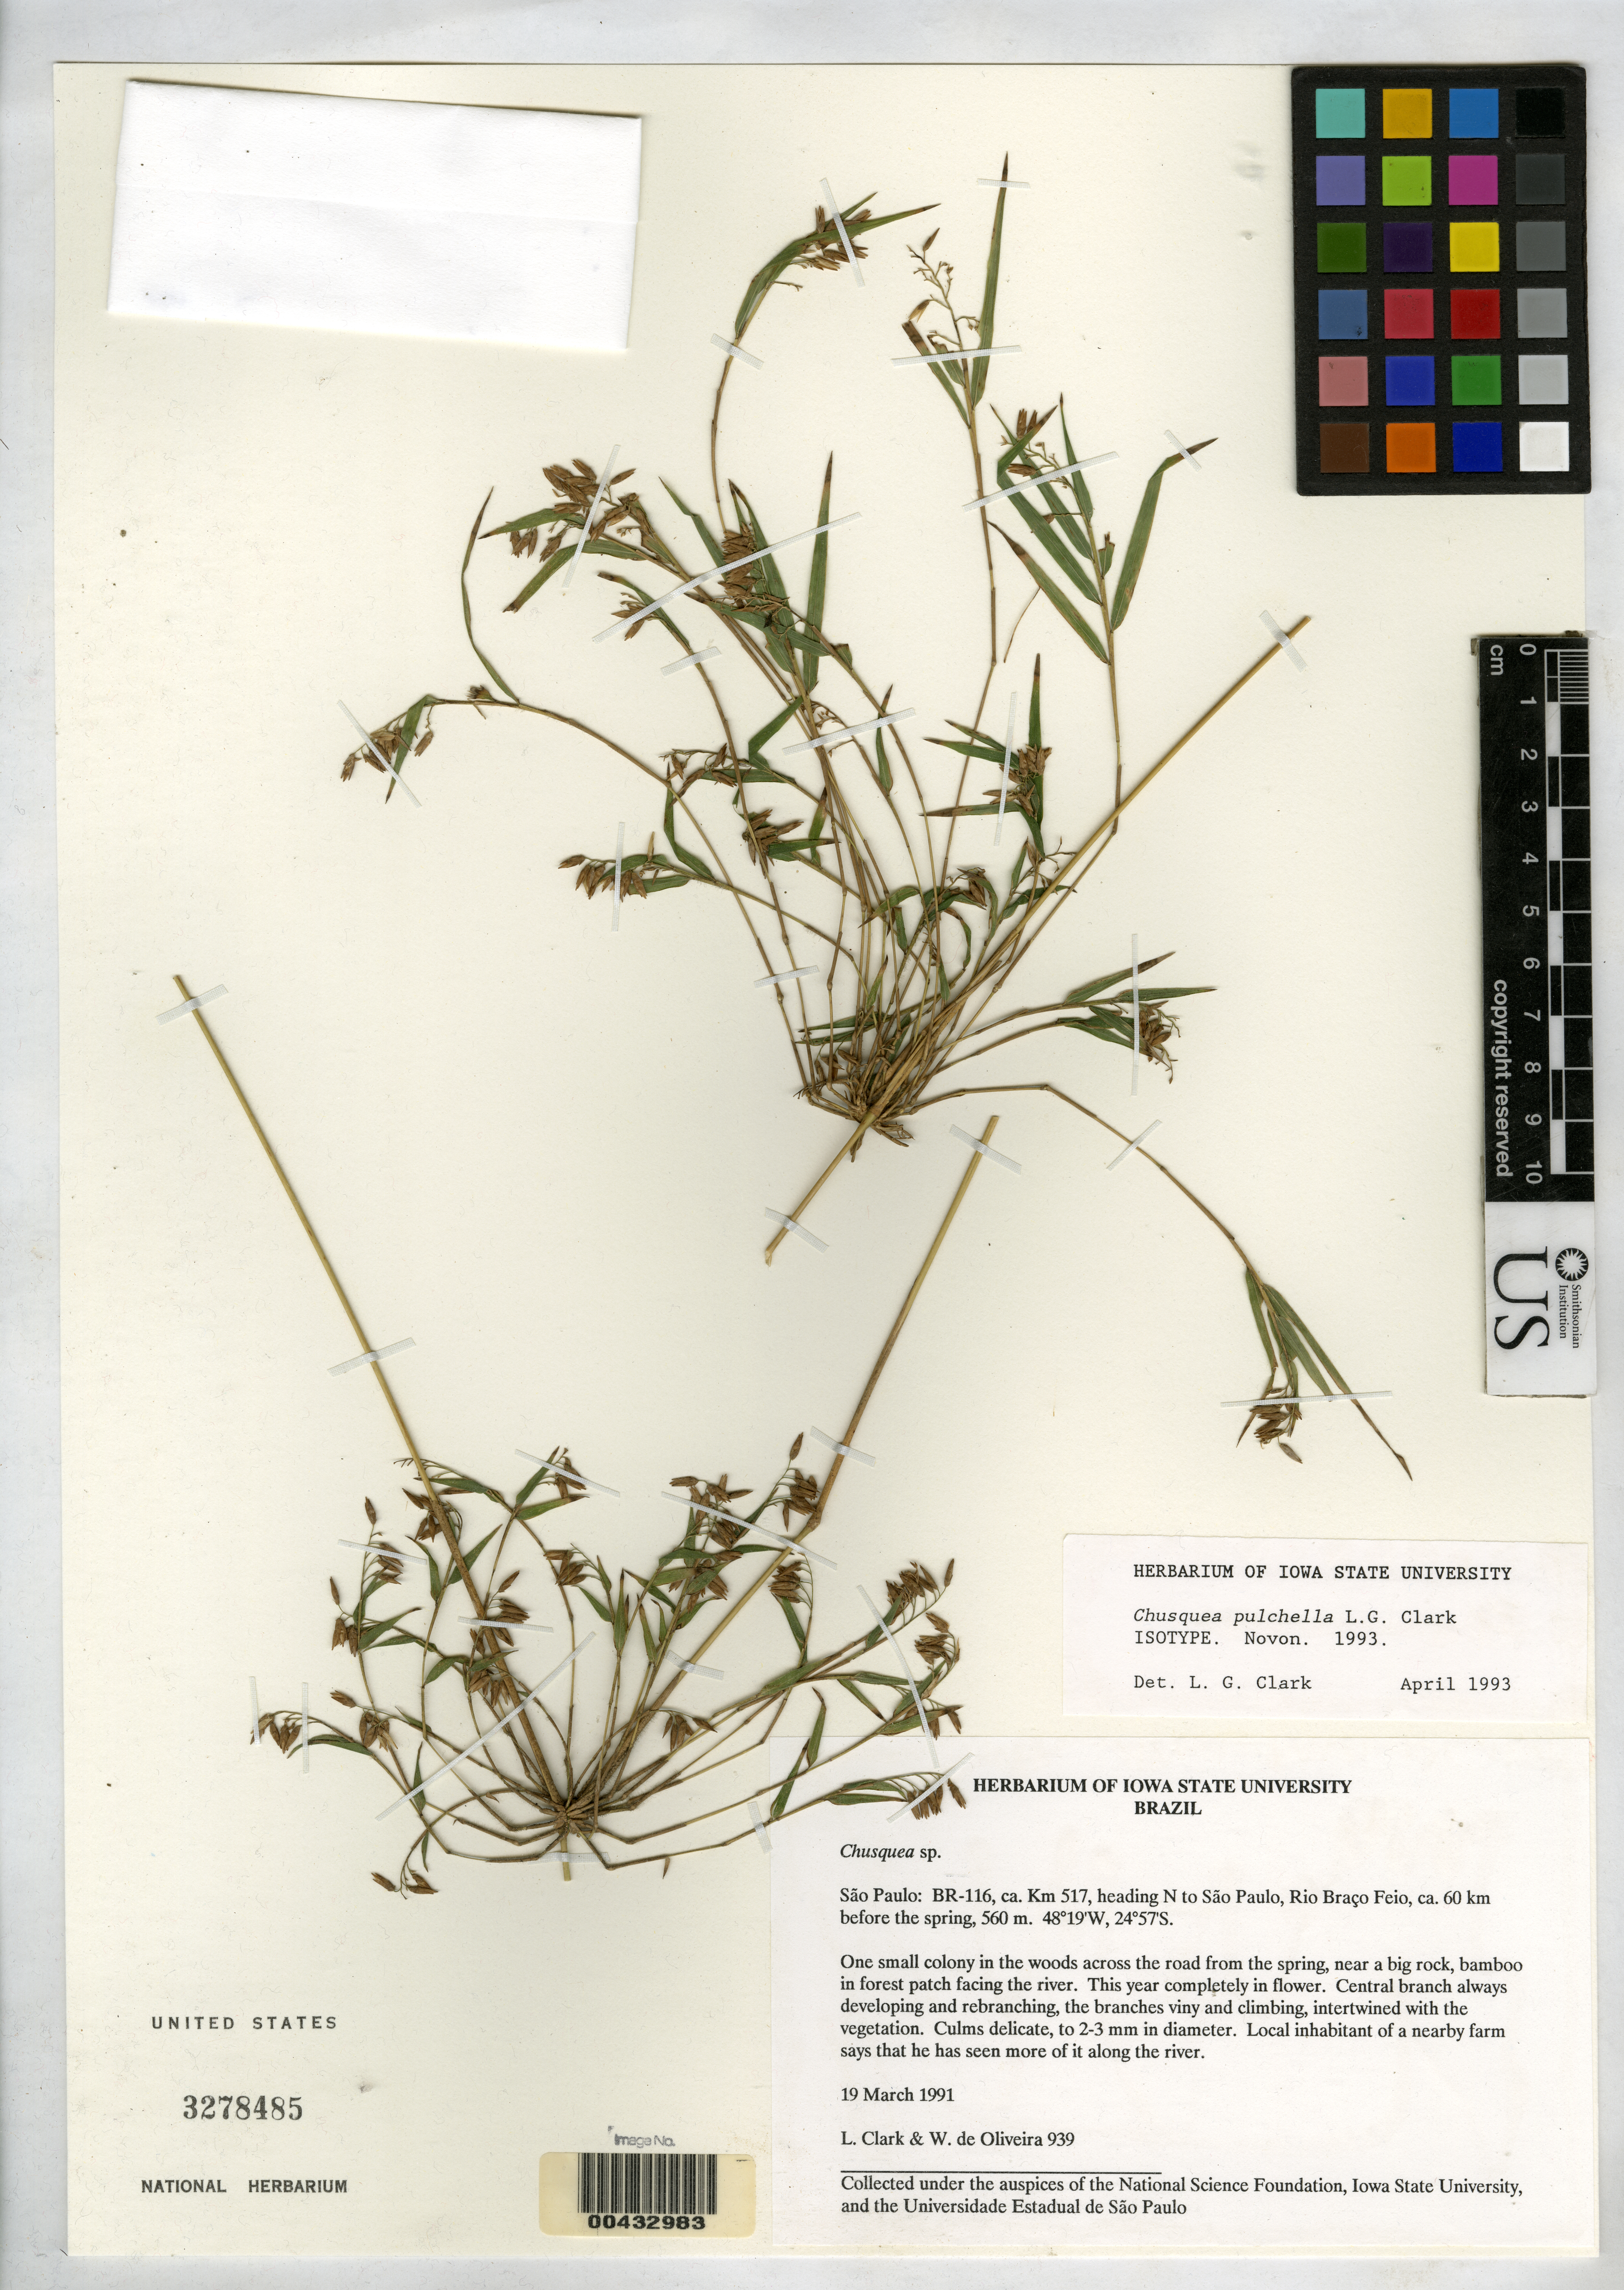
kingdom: Plantae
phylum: Tracheophyta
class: Liliopsida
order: Poales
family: Poaceae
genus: Chusquea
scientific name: Chusquea pulchella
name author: L.G. Clark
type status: Isotype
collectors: L. G. Clark & W. de Oliveira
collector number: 939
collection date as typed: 19 Mar 1991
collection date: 1991-03-19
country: Brazil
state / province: São Paulo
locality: BR-116, ca. km 517, heading N to Sao Paulo, Rio Braco Feio, ca. 60 km before spring.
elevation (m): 560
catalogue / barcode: US 3278485